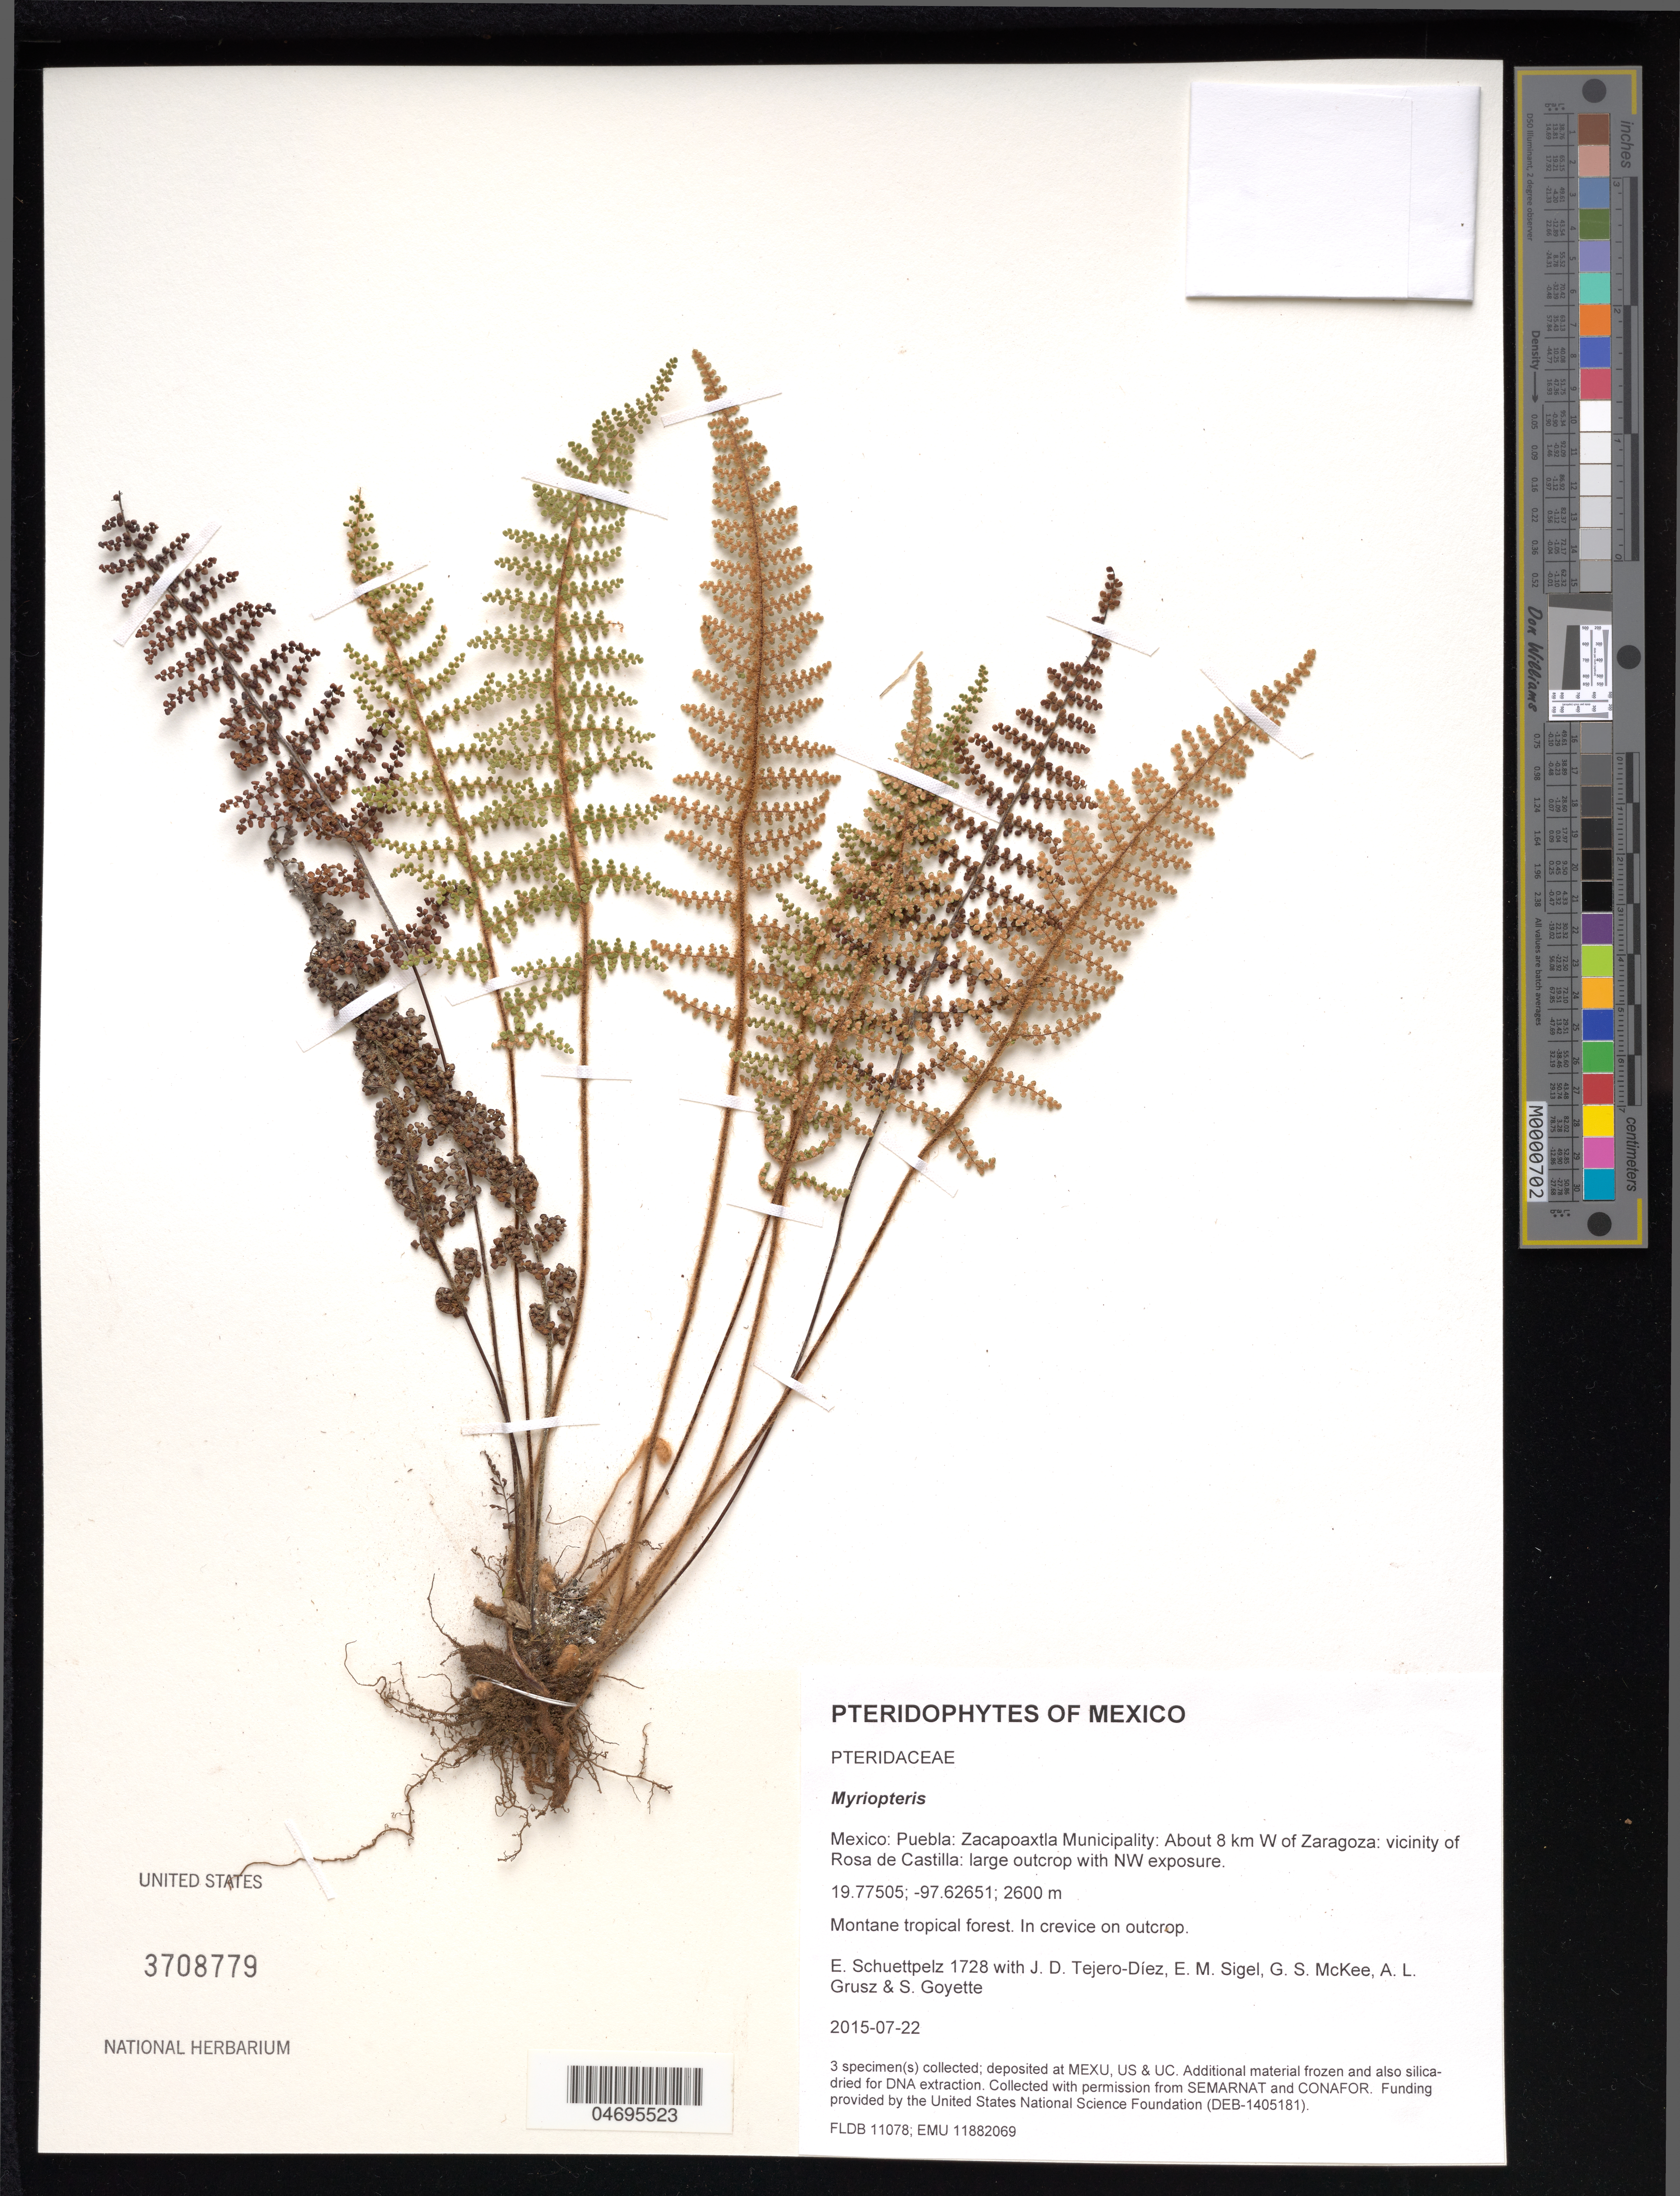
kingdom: Plantae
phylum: Tracheophyta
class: Polypodiopsida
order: Polypodiales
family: Pteridaceae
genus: Myriopteris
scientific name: Myriopteris sp.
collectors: E. Schuettpelz, D. Tejero-Díez, E. M. Sigel, G. S. McKee & A. Grusz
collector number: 1728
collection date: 2015-07-22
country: Mexico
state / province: Puebla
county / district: Zacapoaxtla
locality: About 8 km W of Zaragoza: vicinity of Rosa de Castilla: large outcrop with NW exposure.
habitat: Montane tropical forest.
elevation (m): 2600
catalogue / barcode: US 3708779